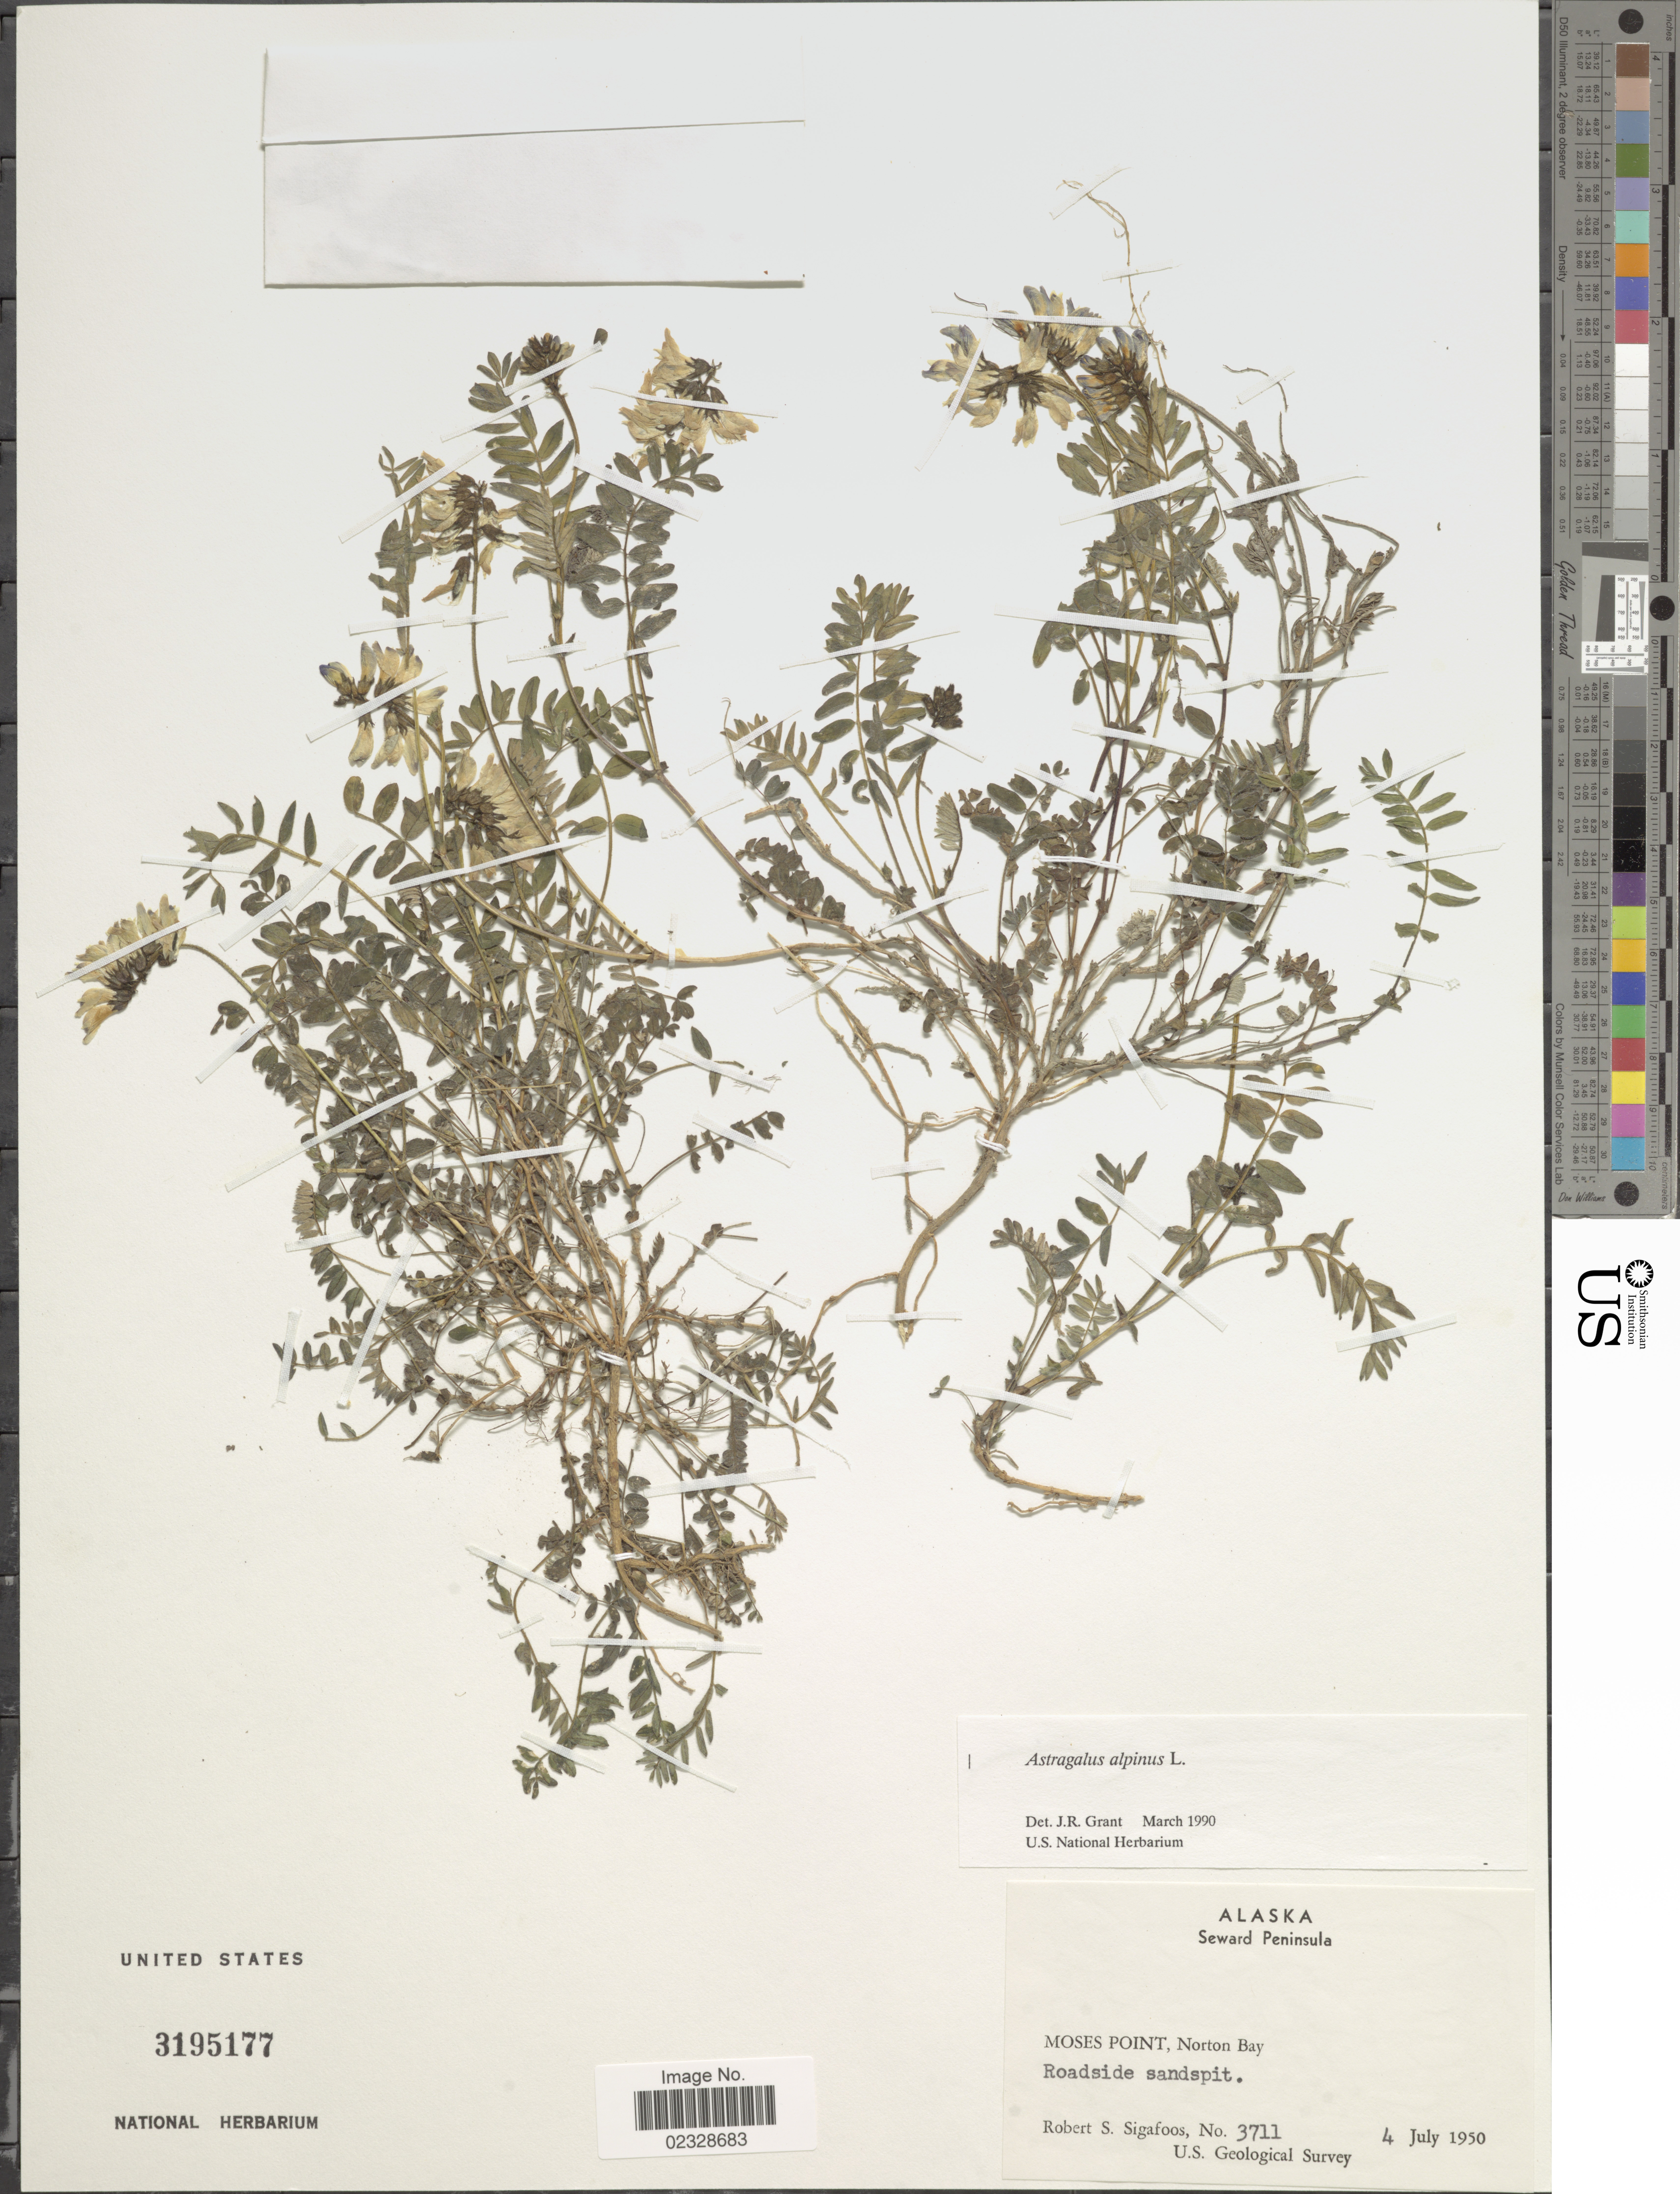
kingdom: Plantae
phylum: Tracheophyta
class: Magnoliopsida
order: Fabales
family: Fabaceae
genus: Astragalus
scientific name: Astragalus alpinus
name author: L.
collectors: R. Sigafoos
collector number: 3711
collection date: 1950-07-04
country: United States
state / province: Alaska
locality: Seward Peninsula, Moses Point, Norton Bay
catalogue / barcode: US 3195177